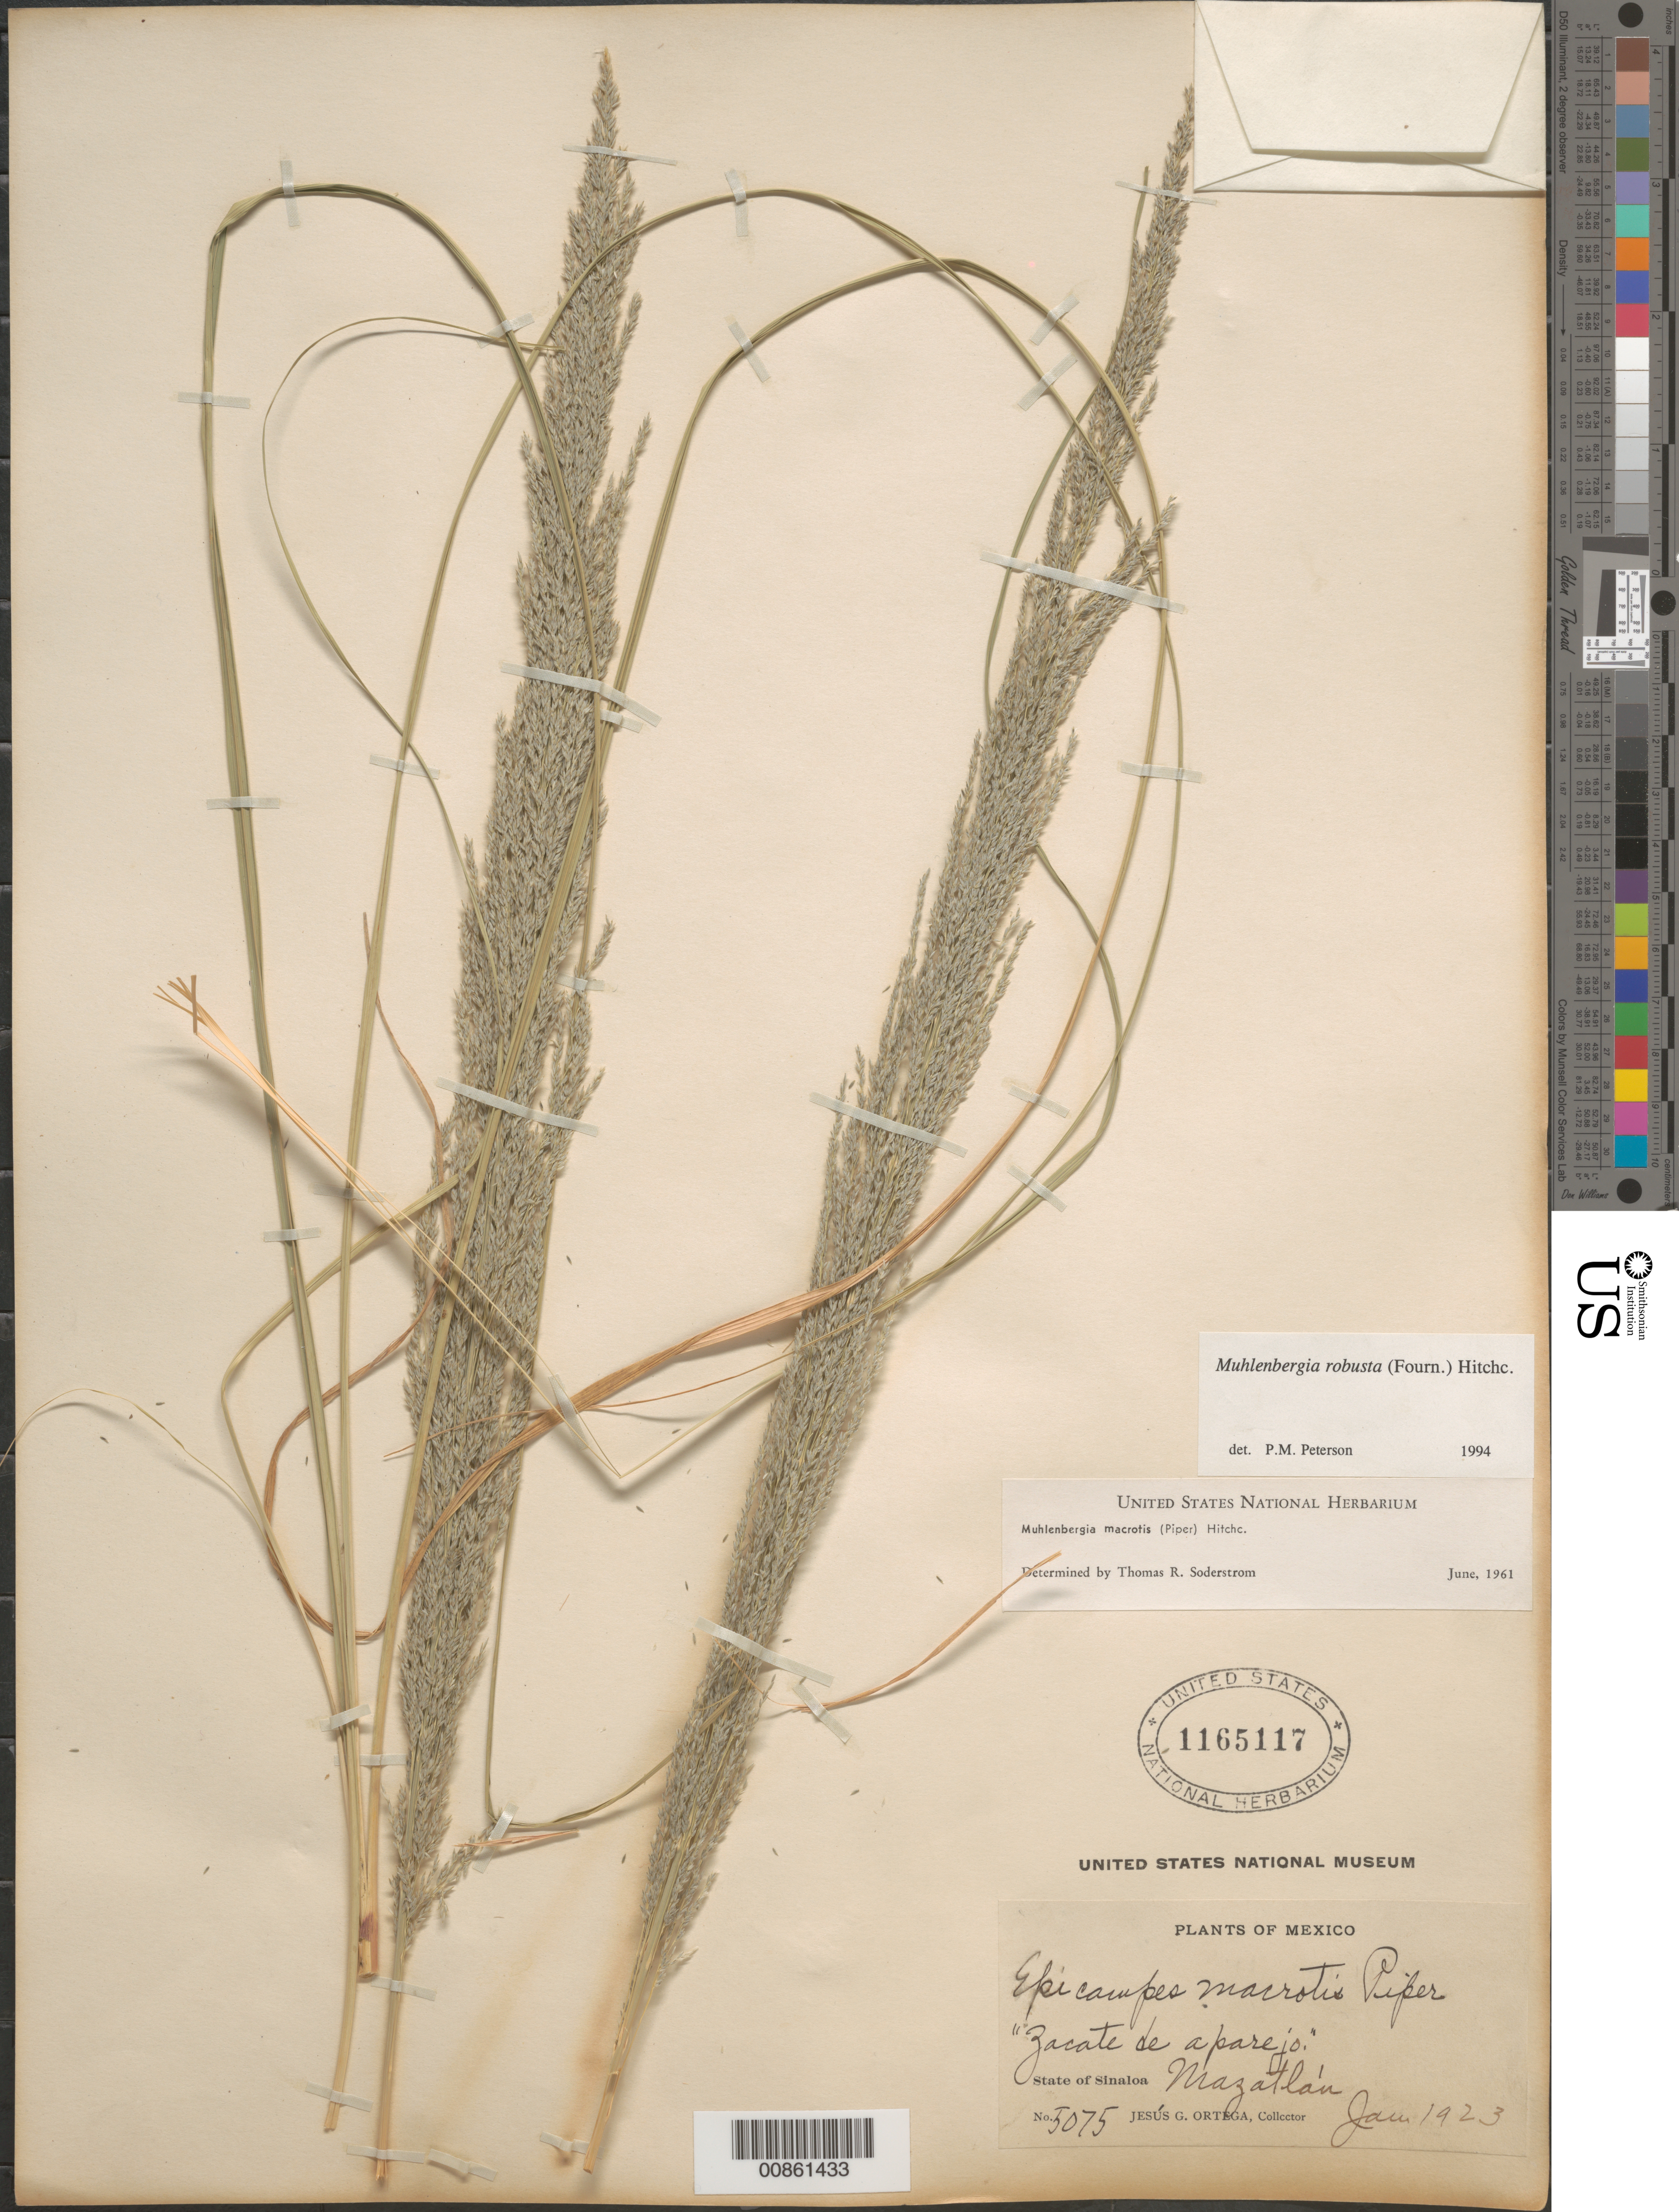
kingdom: Plantae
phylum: Tracheophyta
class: Liliopsida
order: Poales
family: Poaceae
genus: Muhlenbergia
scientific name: Muhlenbergia robusta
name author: (E. Fourn.) Hitchc.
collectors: J. Ortega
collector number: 5075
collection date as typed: Jan 1923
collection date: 1923-01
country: Mexico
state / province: Sinaloa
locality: Mazatlan, Sin.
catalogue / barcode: US 1165117